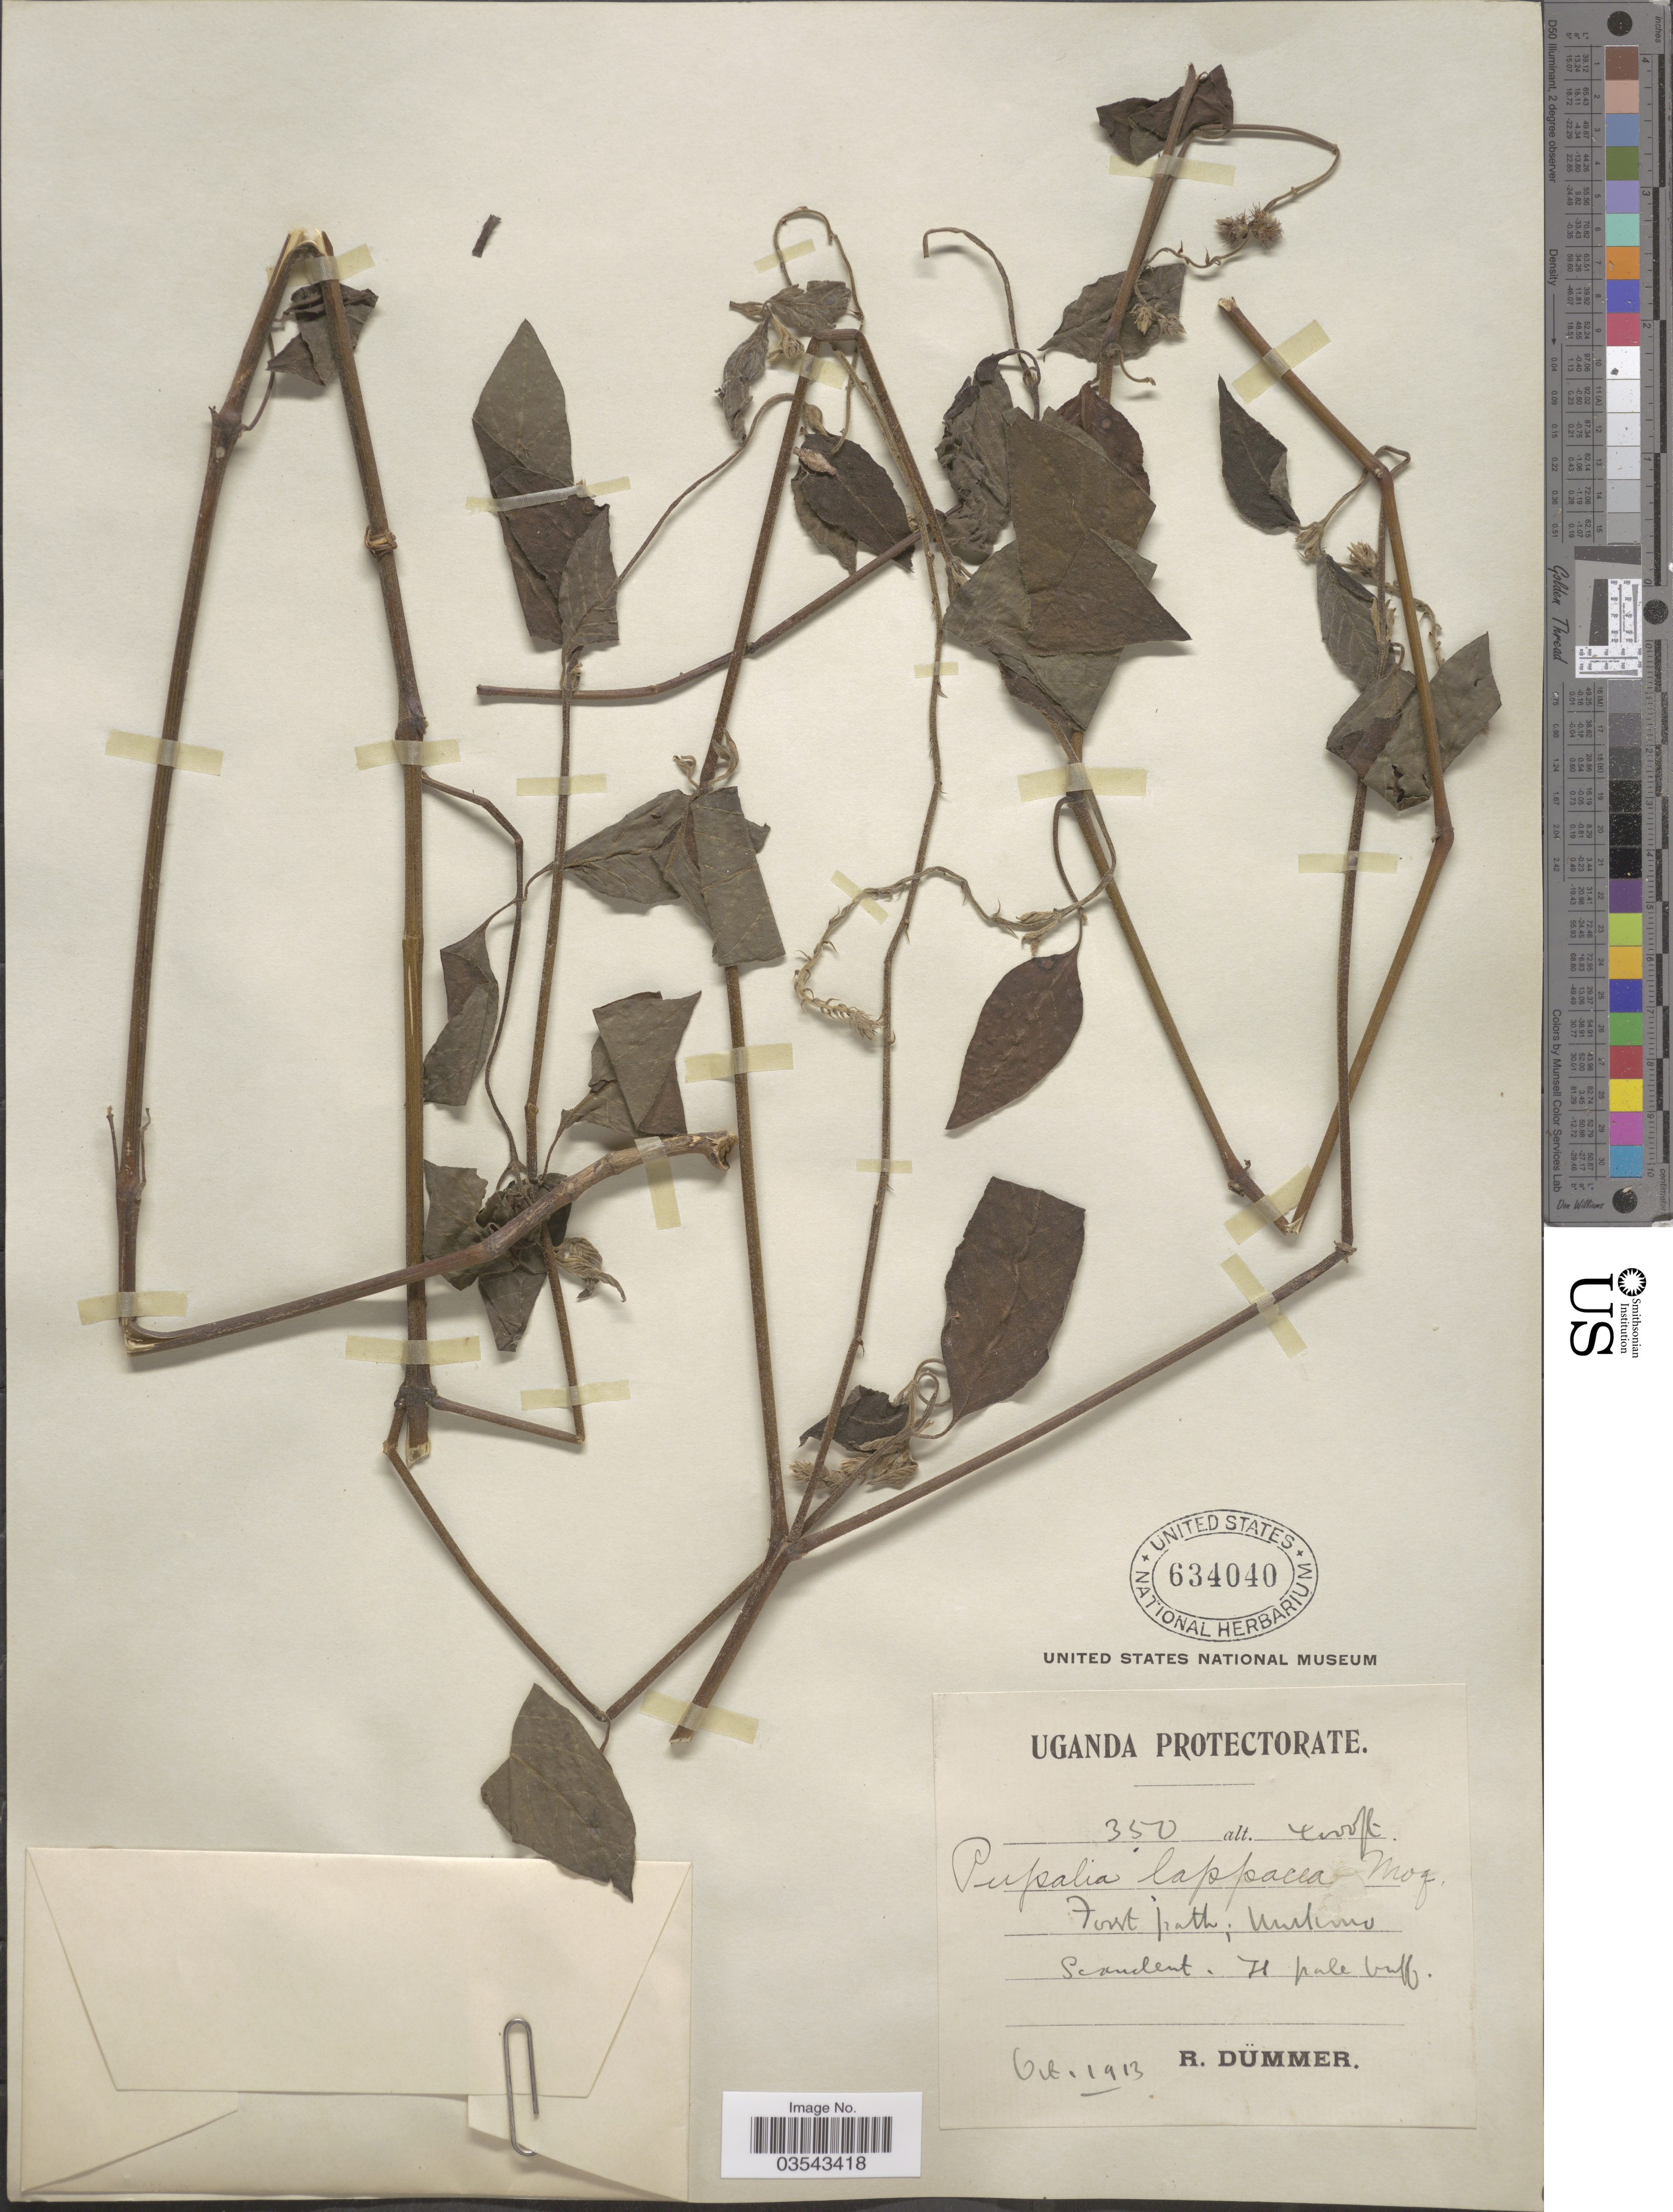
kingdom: Plantae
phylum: Tracheophyta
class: Magnoliopsida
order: Caryophyllales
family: Amaranthaceae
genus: Pupalia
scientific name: Pupalia lappacea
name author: (L.) A. Juss.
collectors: R. A. Dümmer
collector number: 350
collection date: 1913-10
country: Uganda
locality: Uganda Protectorate. Forest path. Mukono.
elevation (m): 1219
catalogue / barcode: US 634040